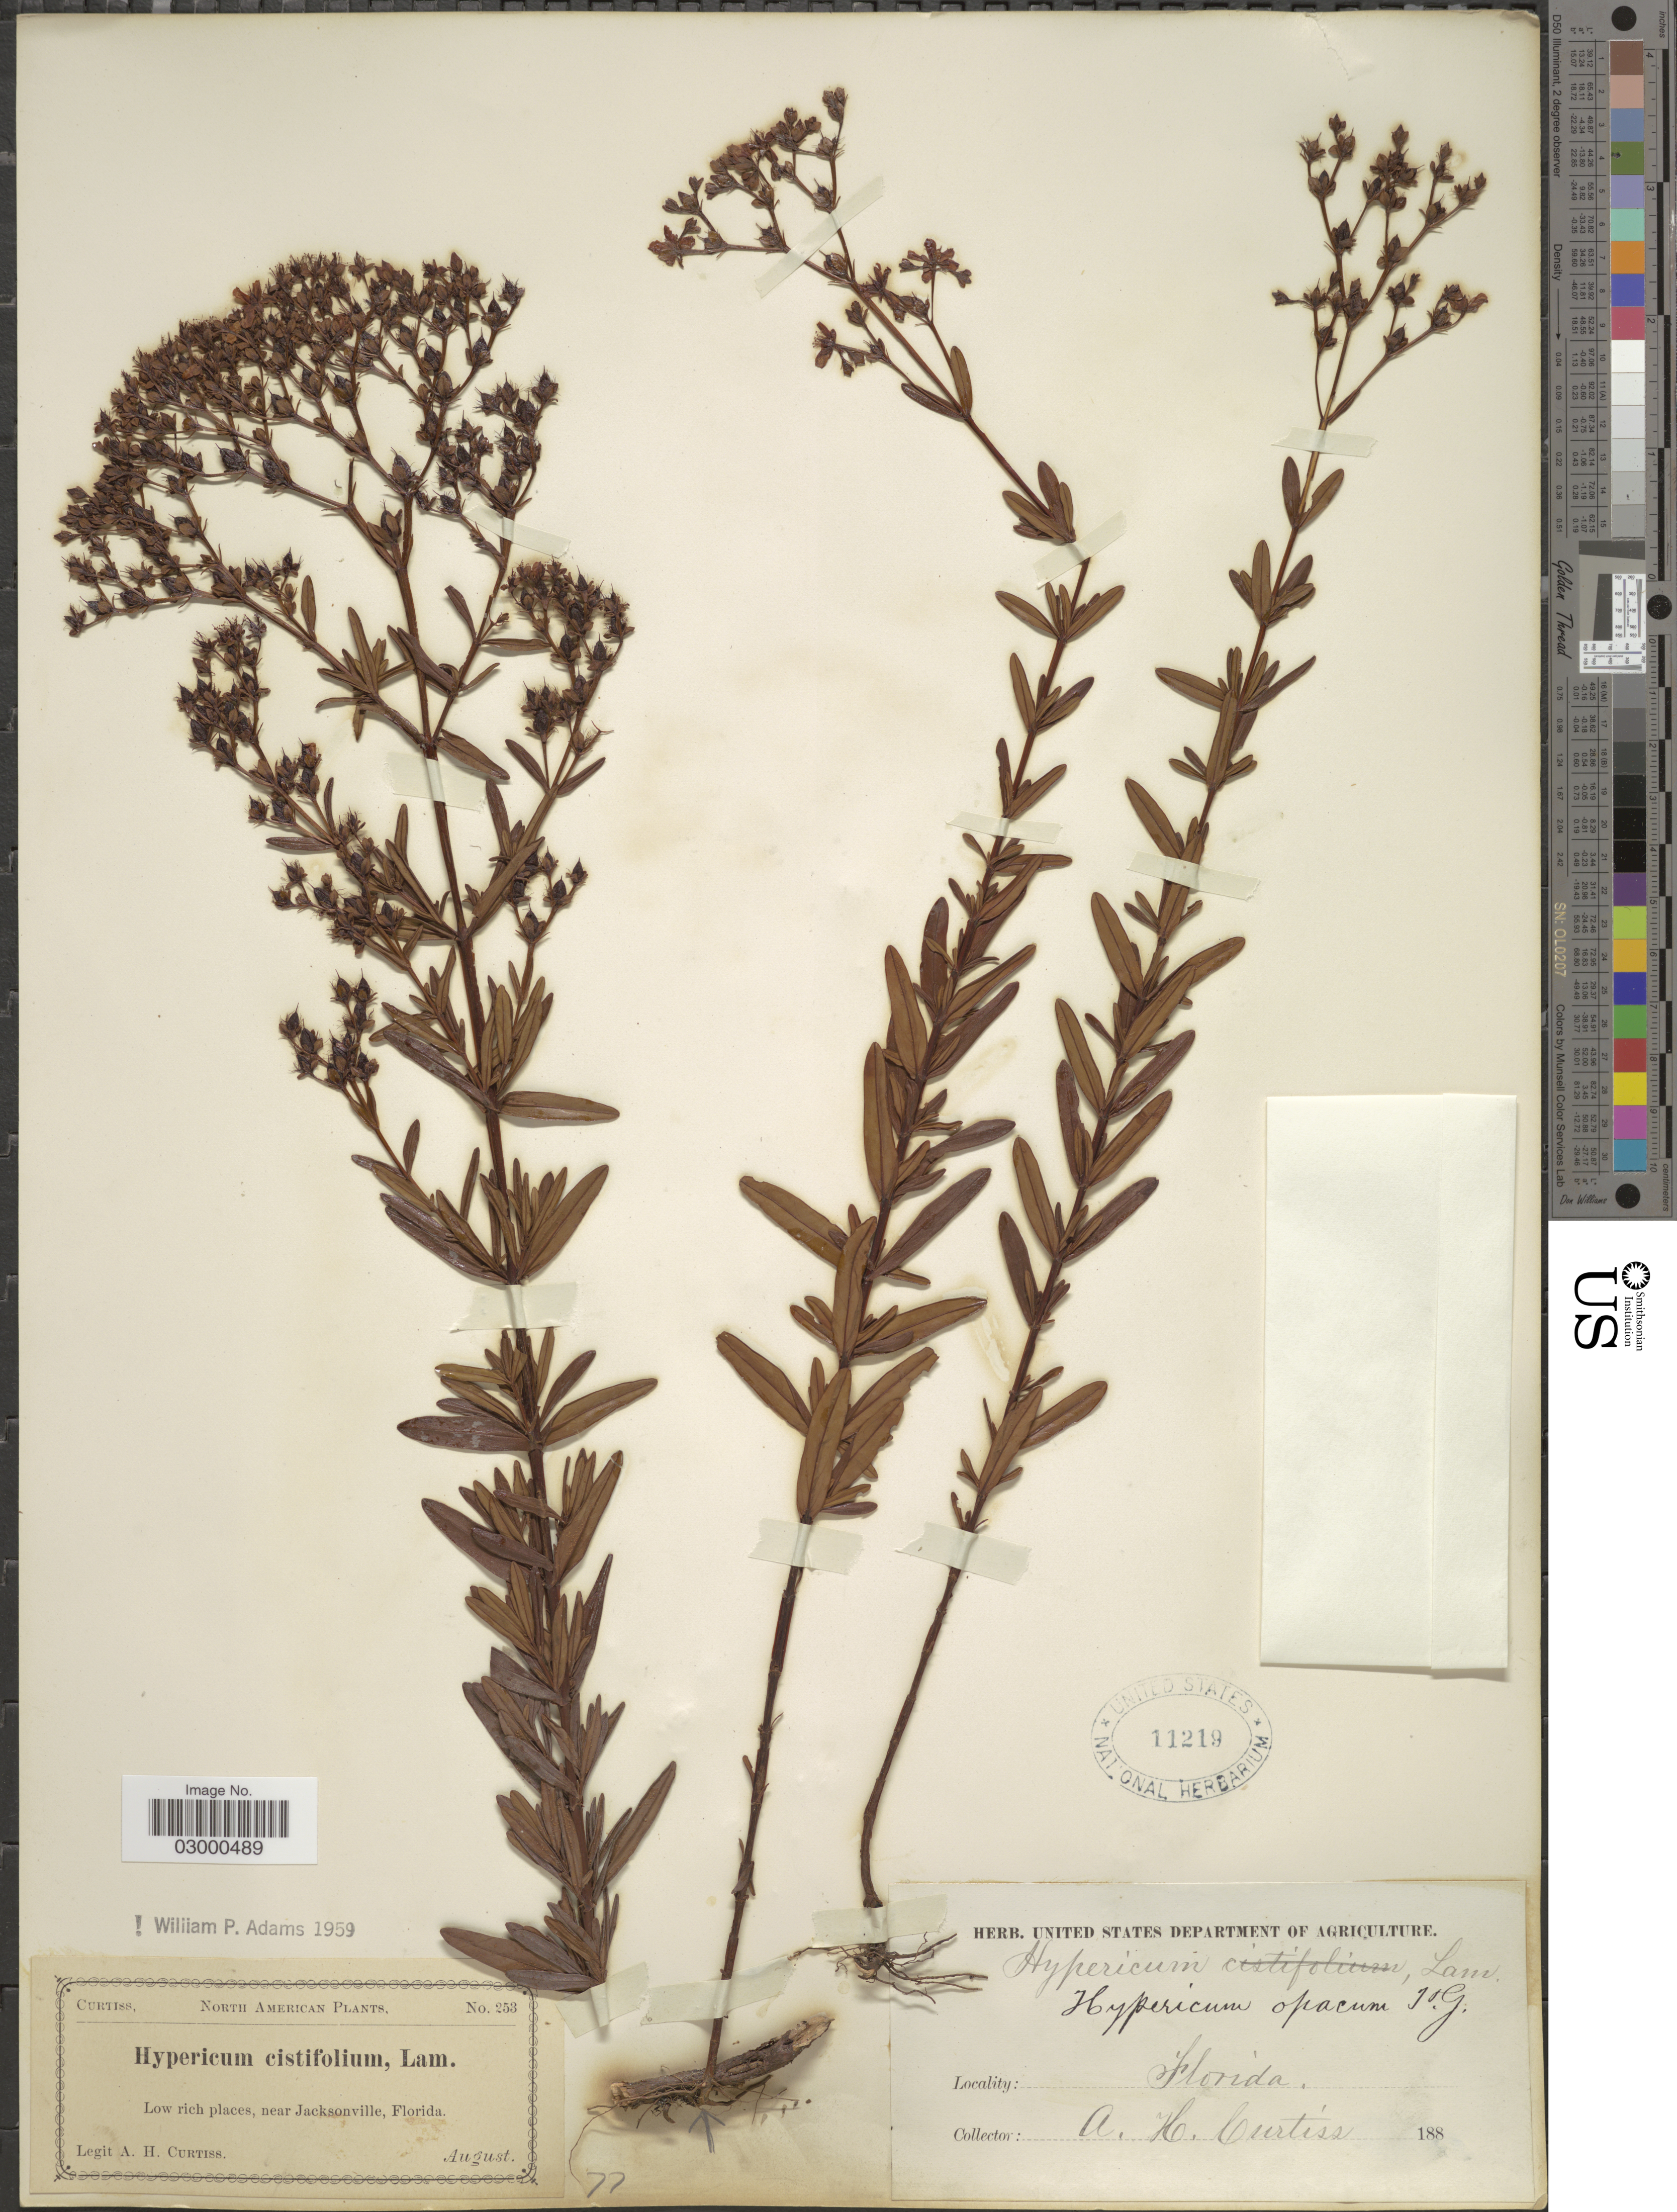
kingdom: Plantae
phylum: Tracheophyta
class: Magnoliopsida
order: Malpighiales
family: Hypericaceae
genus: Hypericum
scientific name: Hypericum cistifolium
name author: Lam.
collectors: A. H. Curtiss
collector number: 253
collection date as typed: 188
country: United States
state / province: Florida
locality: Near Jacksonville.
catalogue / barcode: US 11219